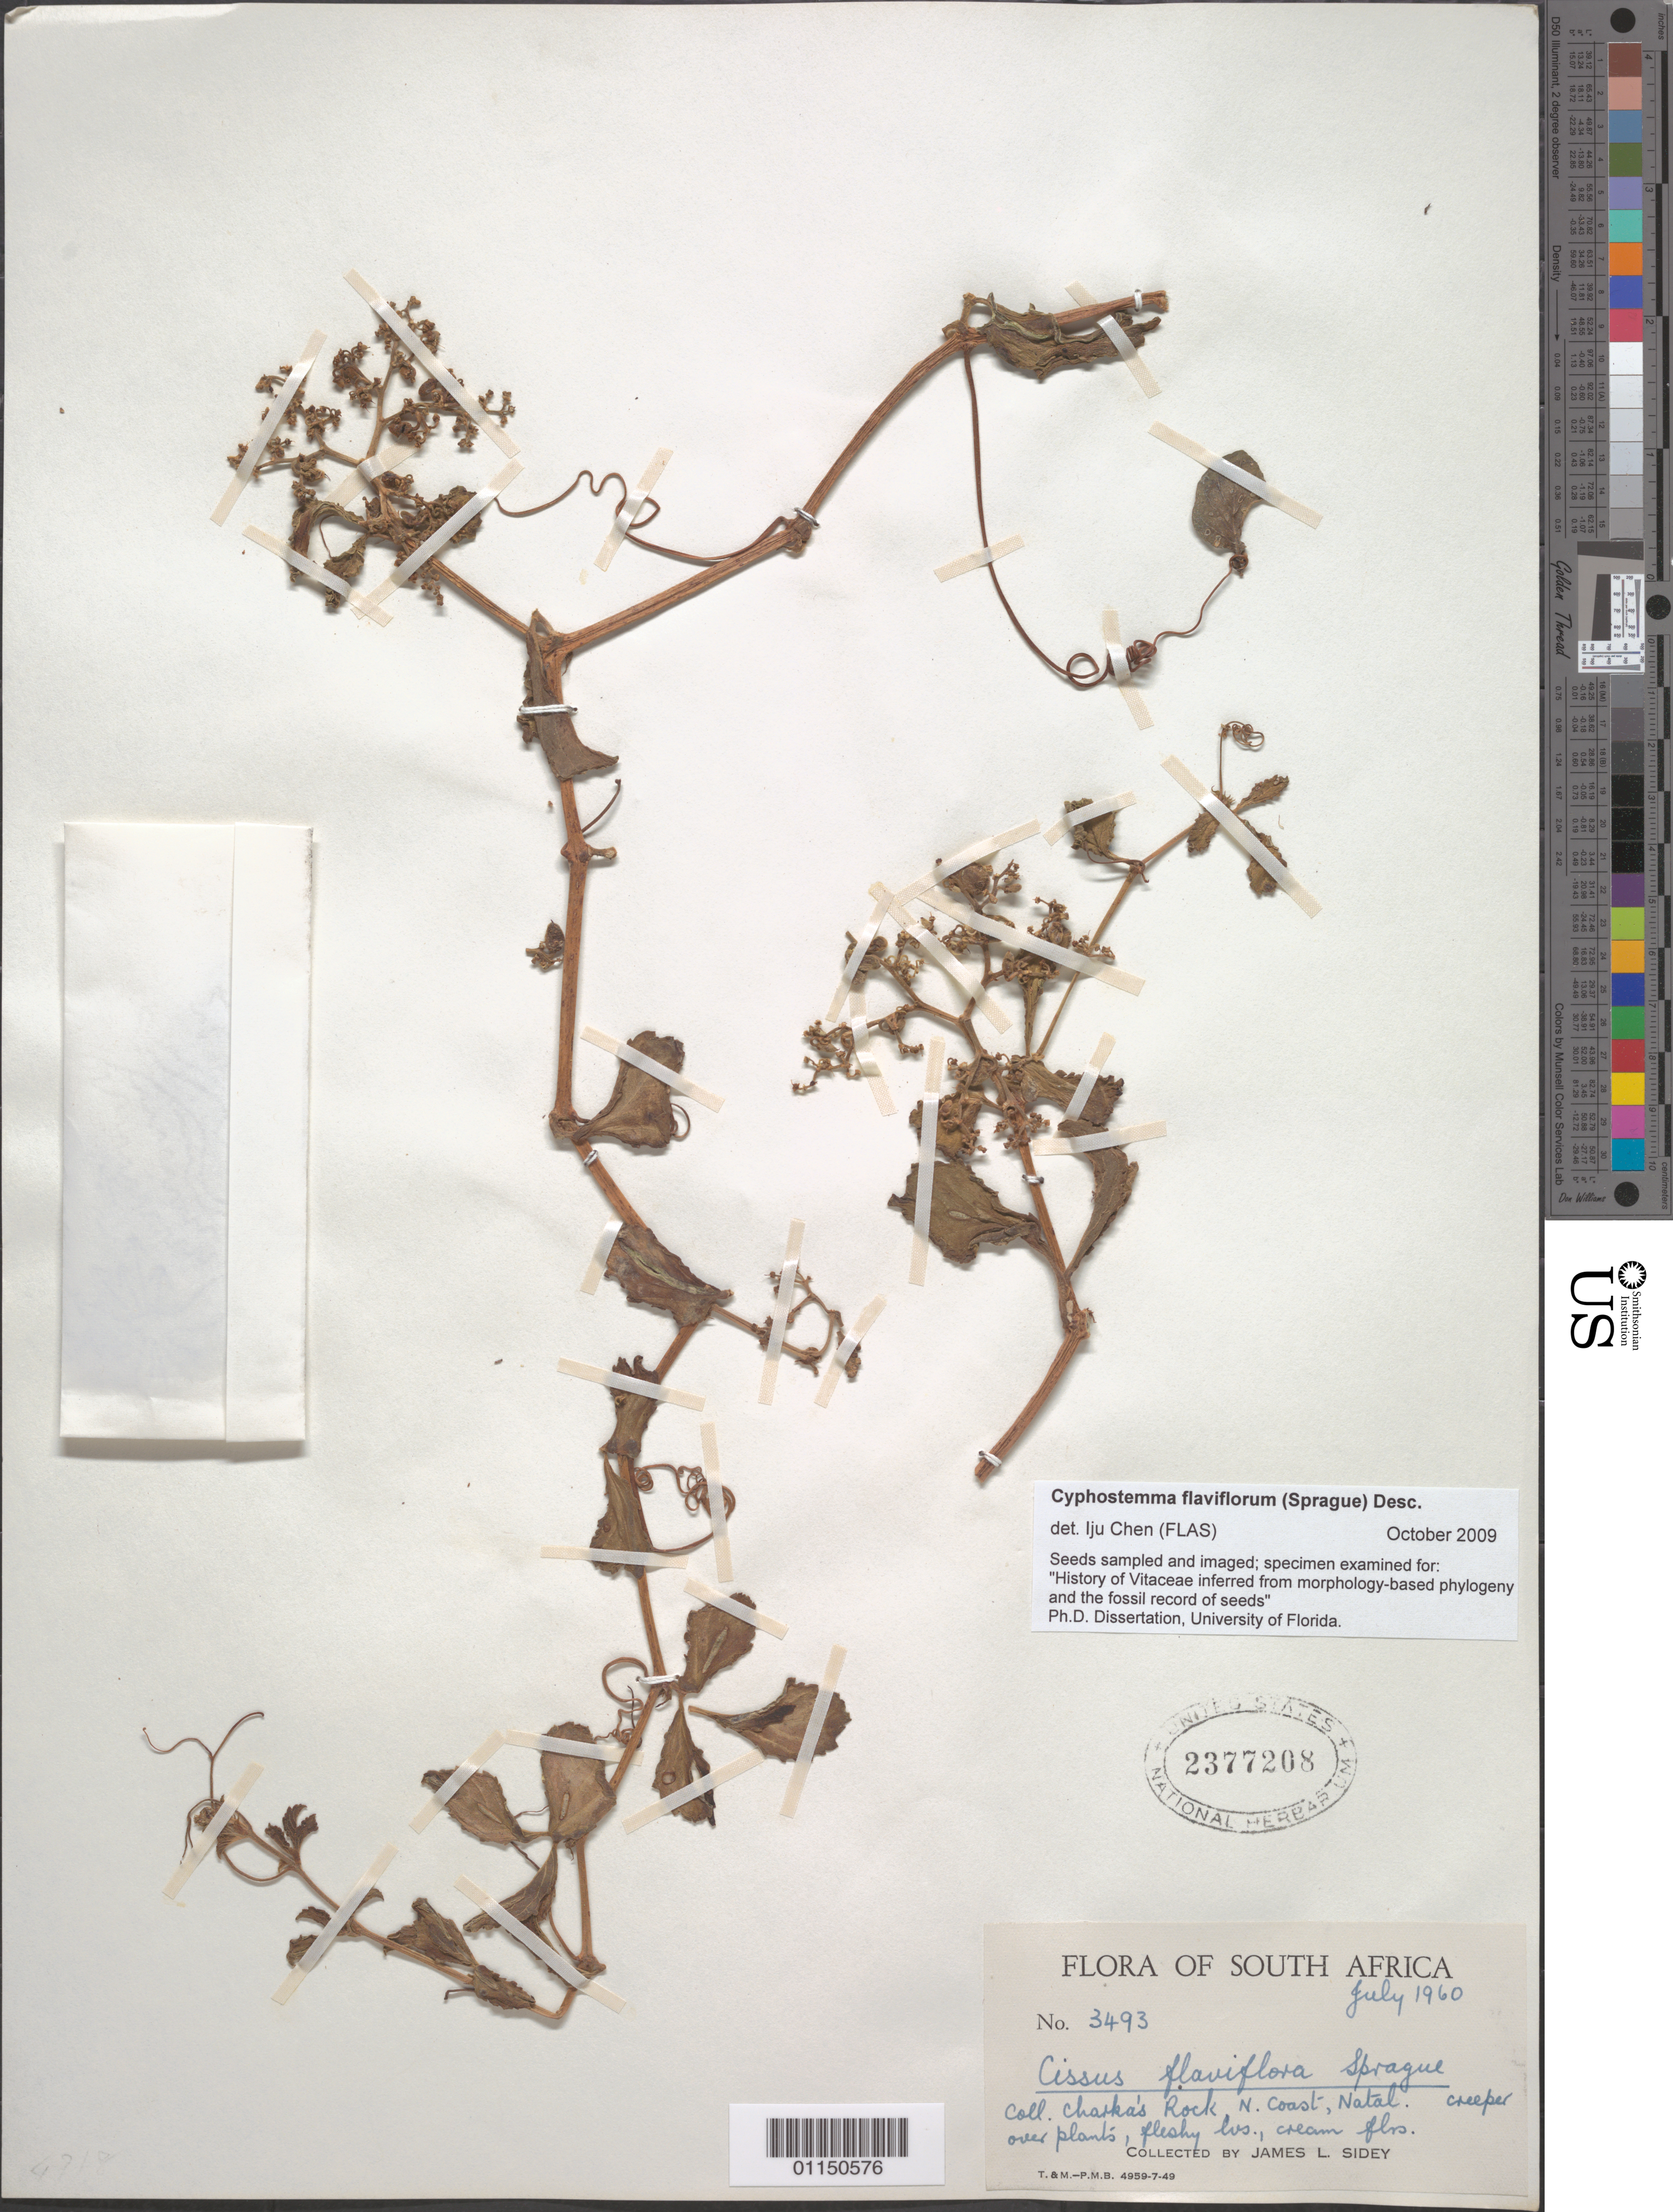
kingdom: Plantae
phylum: Tracheophyta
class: Magnoliopsida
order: Vitales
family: Vitaceae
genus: Cyphostemma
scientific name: Cyphostemma flaviflorum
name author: (Sprague) Desc.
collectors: J. L. Sidey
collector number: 3493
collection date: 1960-07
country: South Africa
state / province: KwaZulu-Natal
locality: Chaka's Rock, N Coast.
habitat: Creeper over plants.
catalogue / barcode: US 2377208